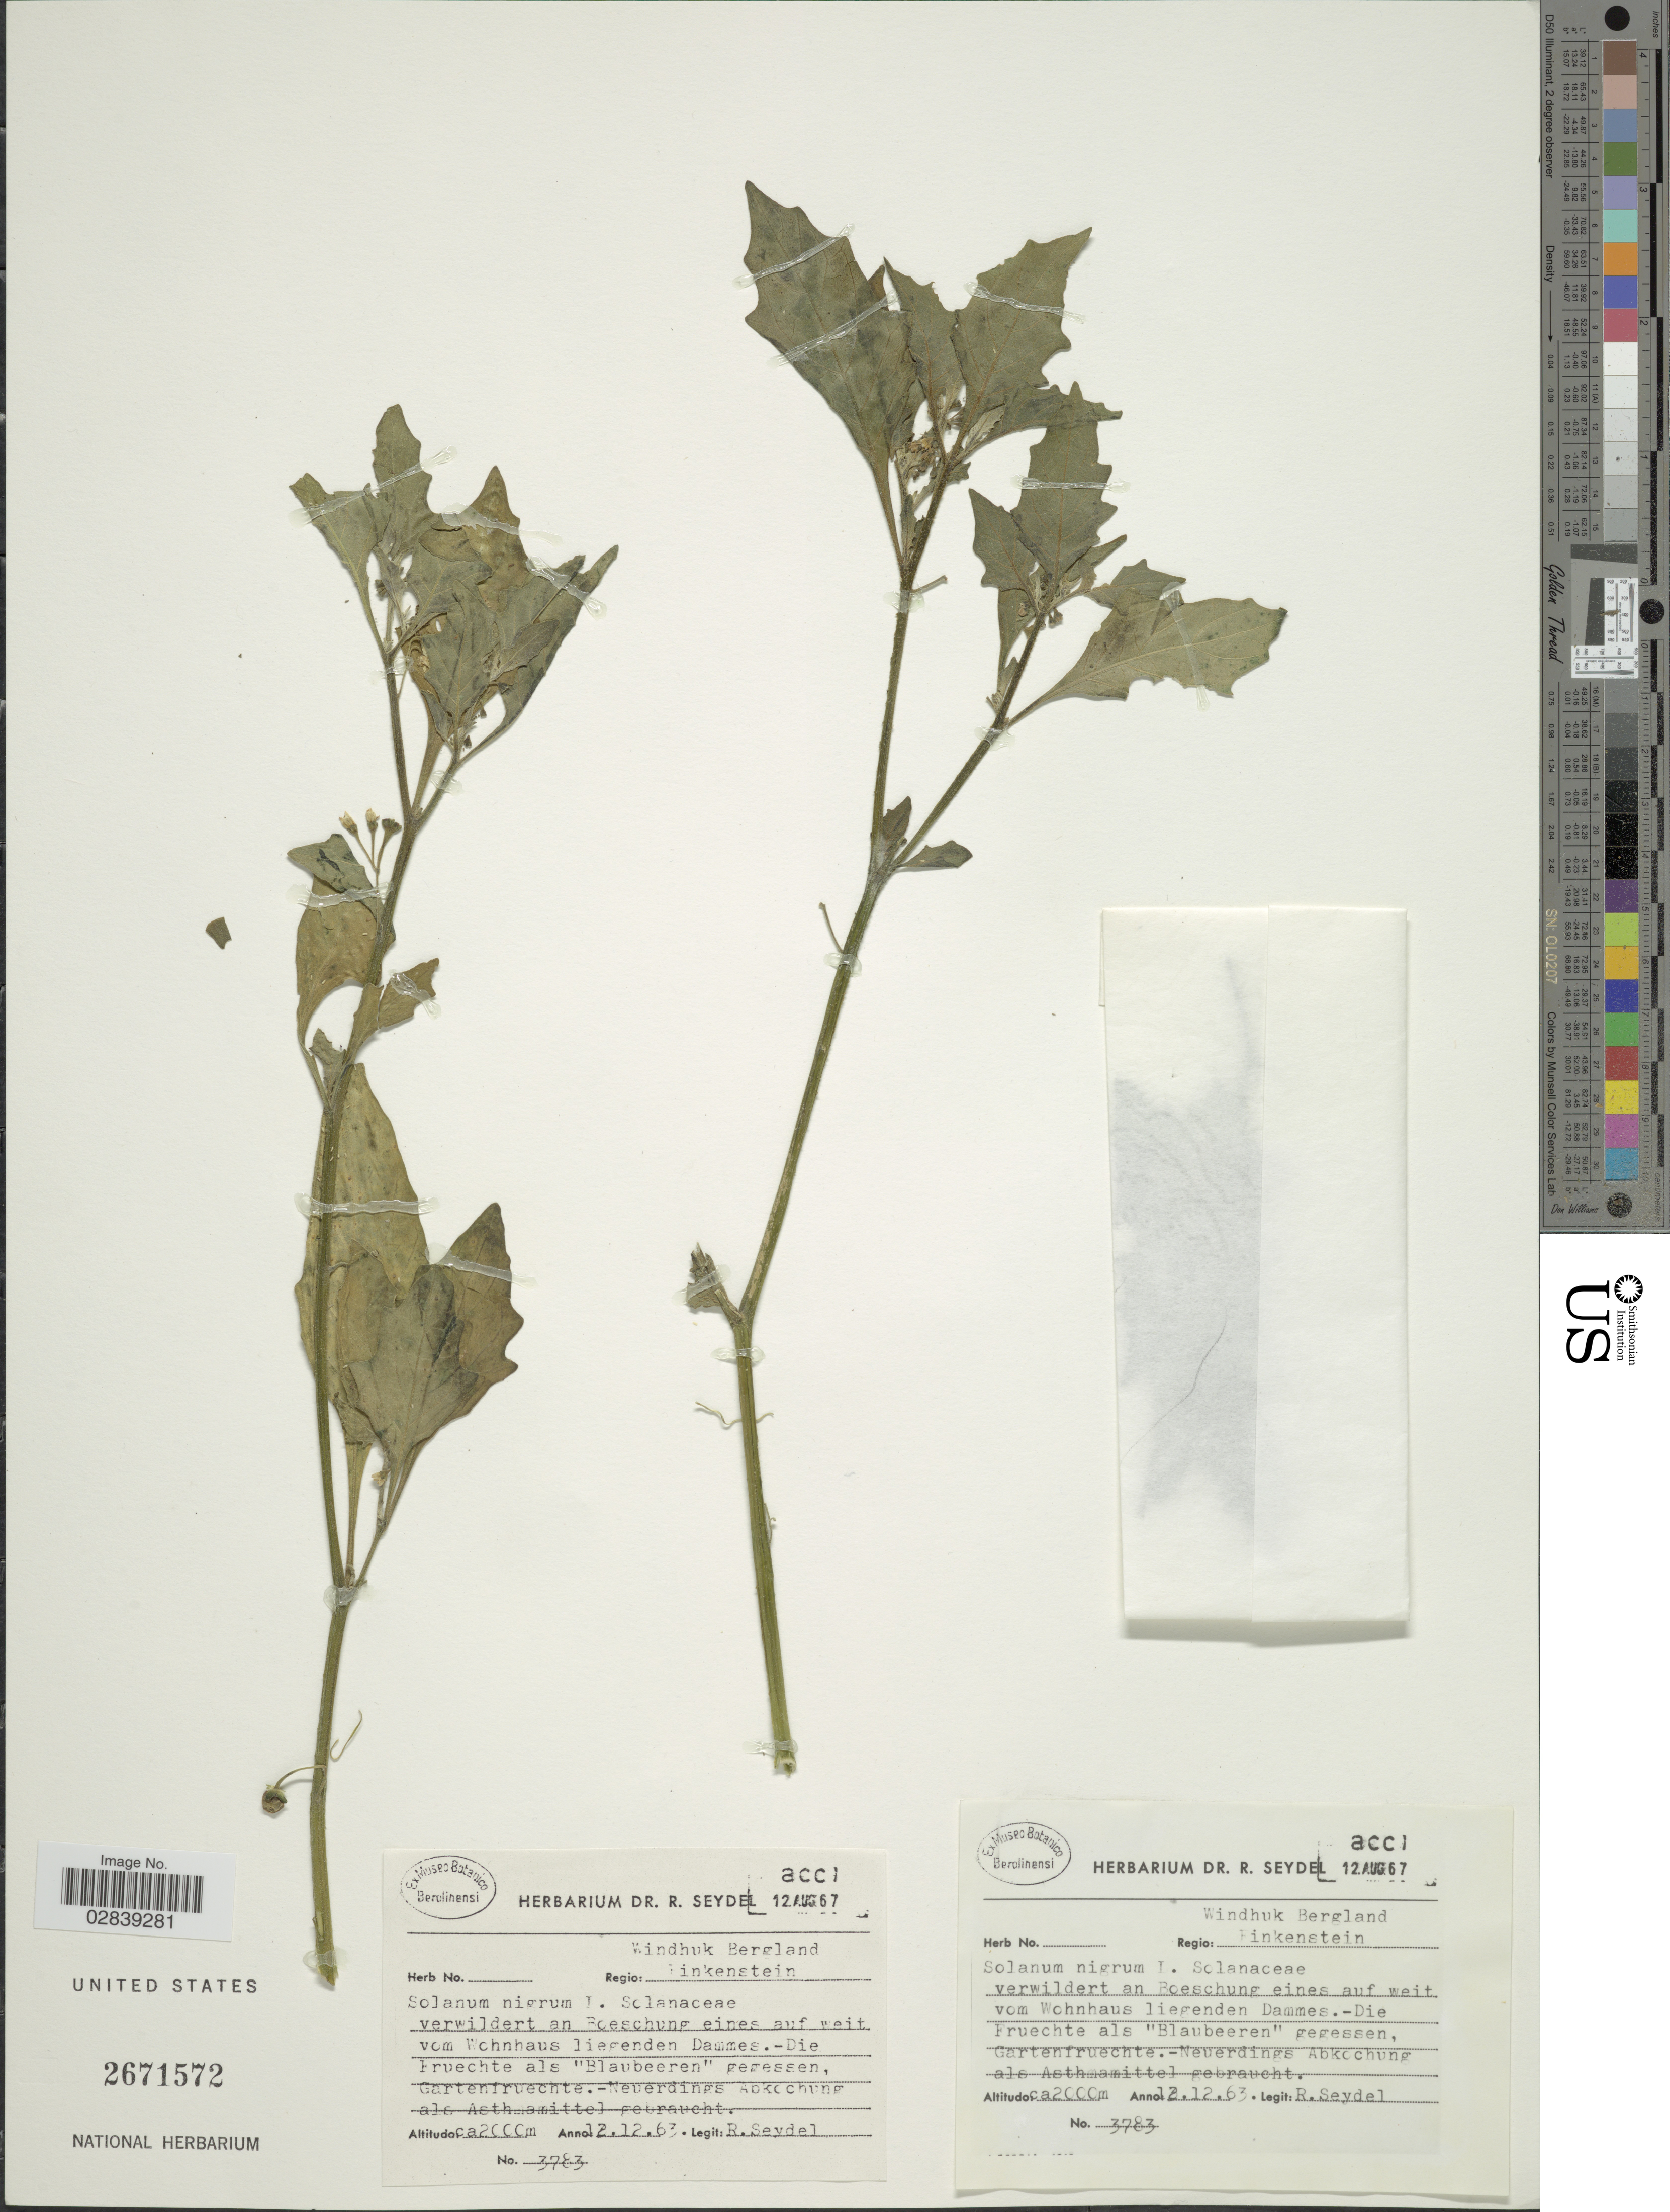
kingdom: Plantae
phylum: Tracheophyta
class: Magnoliopsida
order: Solanales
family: Solanaceae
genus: Solanum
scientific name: Solanum nigrum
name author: L.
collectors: R. Seydel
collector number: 3783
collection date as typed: Transcribed d/m/y: 12/12/63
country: Namibia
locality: Regio: Windhuk Bergland, Finkenstein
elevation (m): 2000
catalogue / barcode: US 2671572